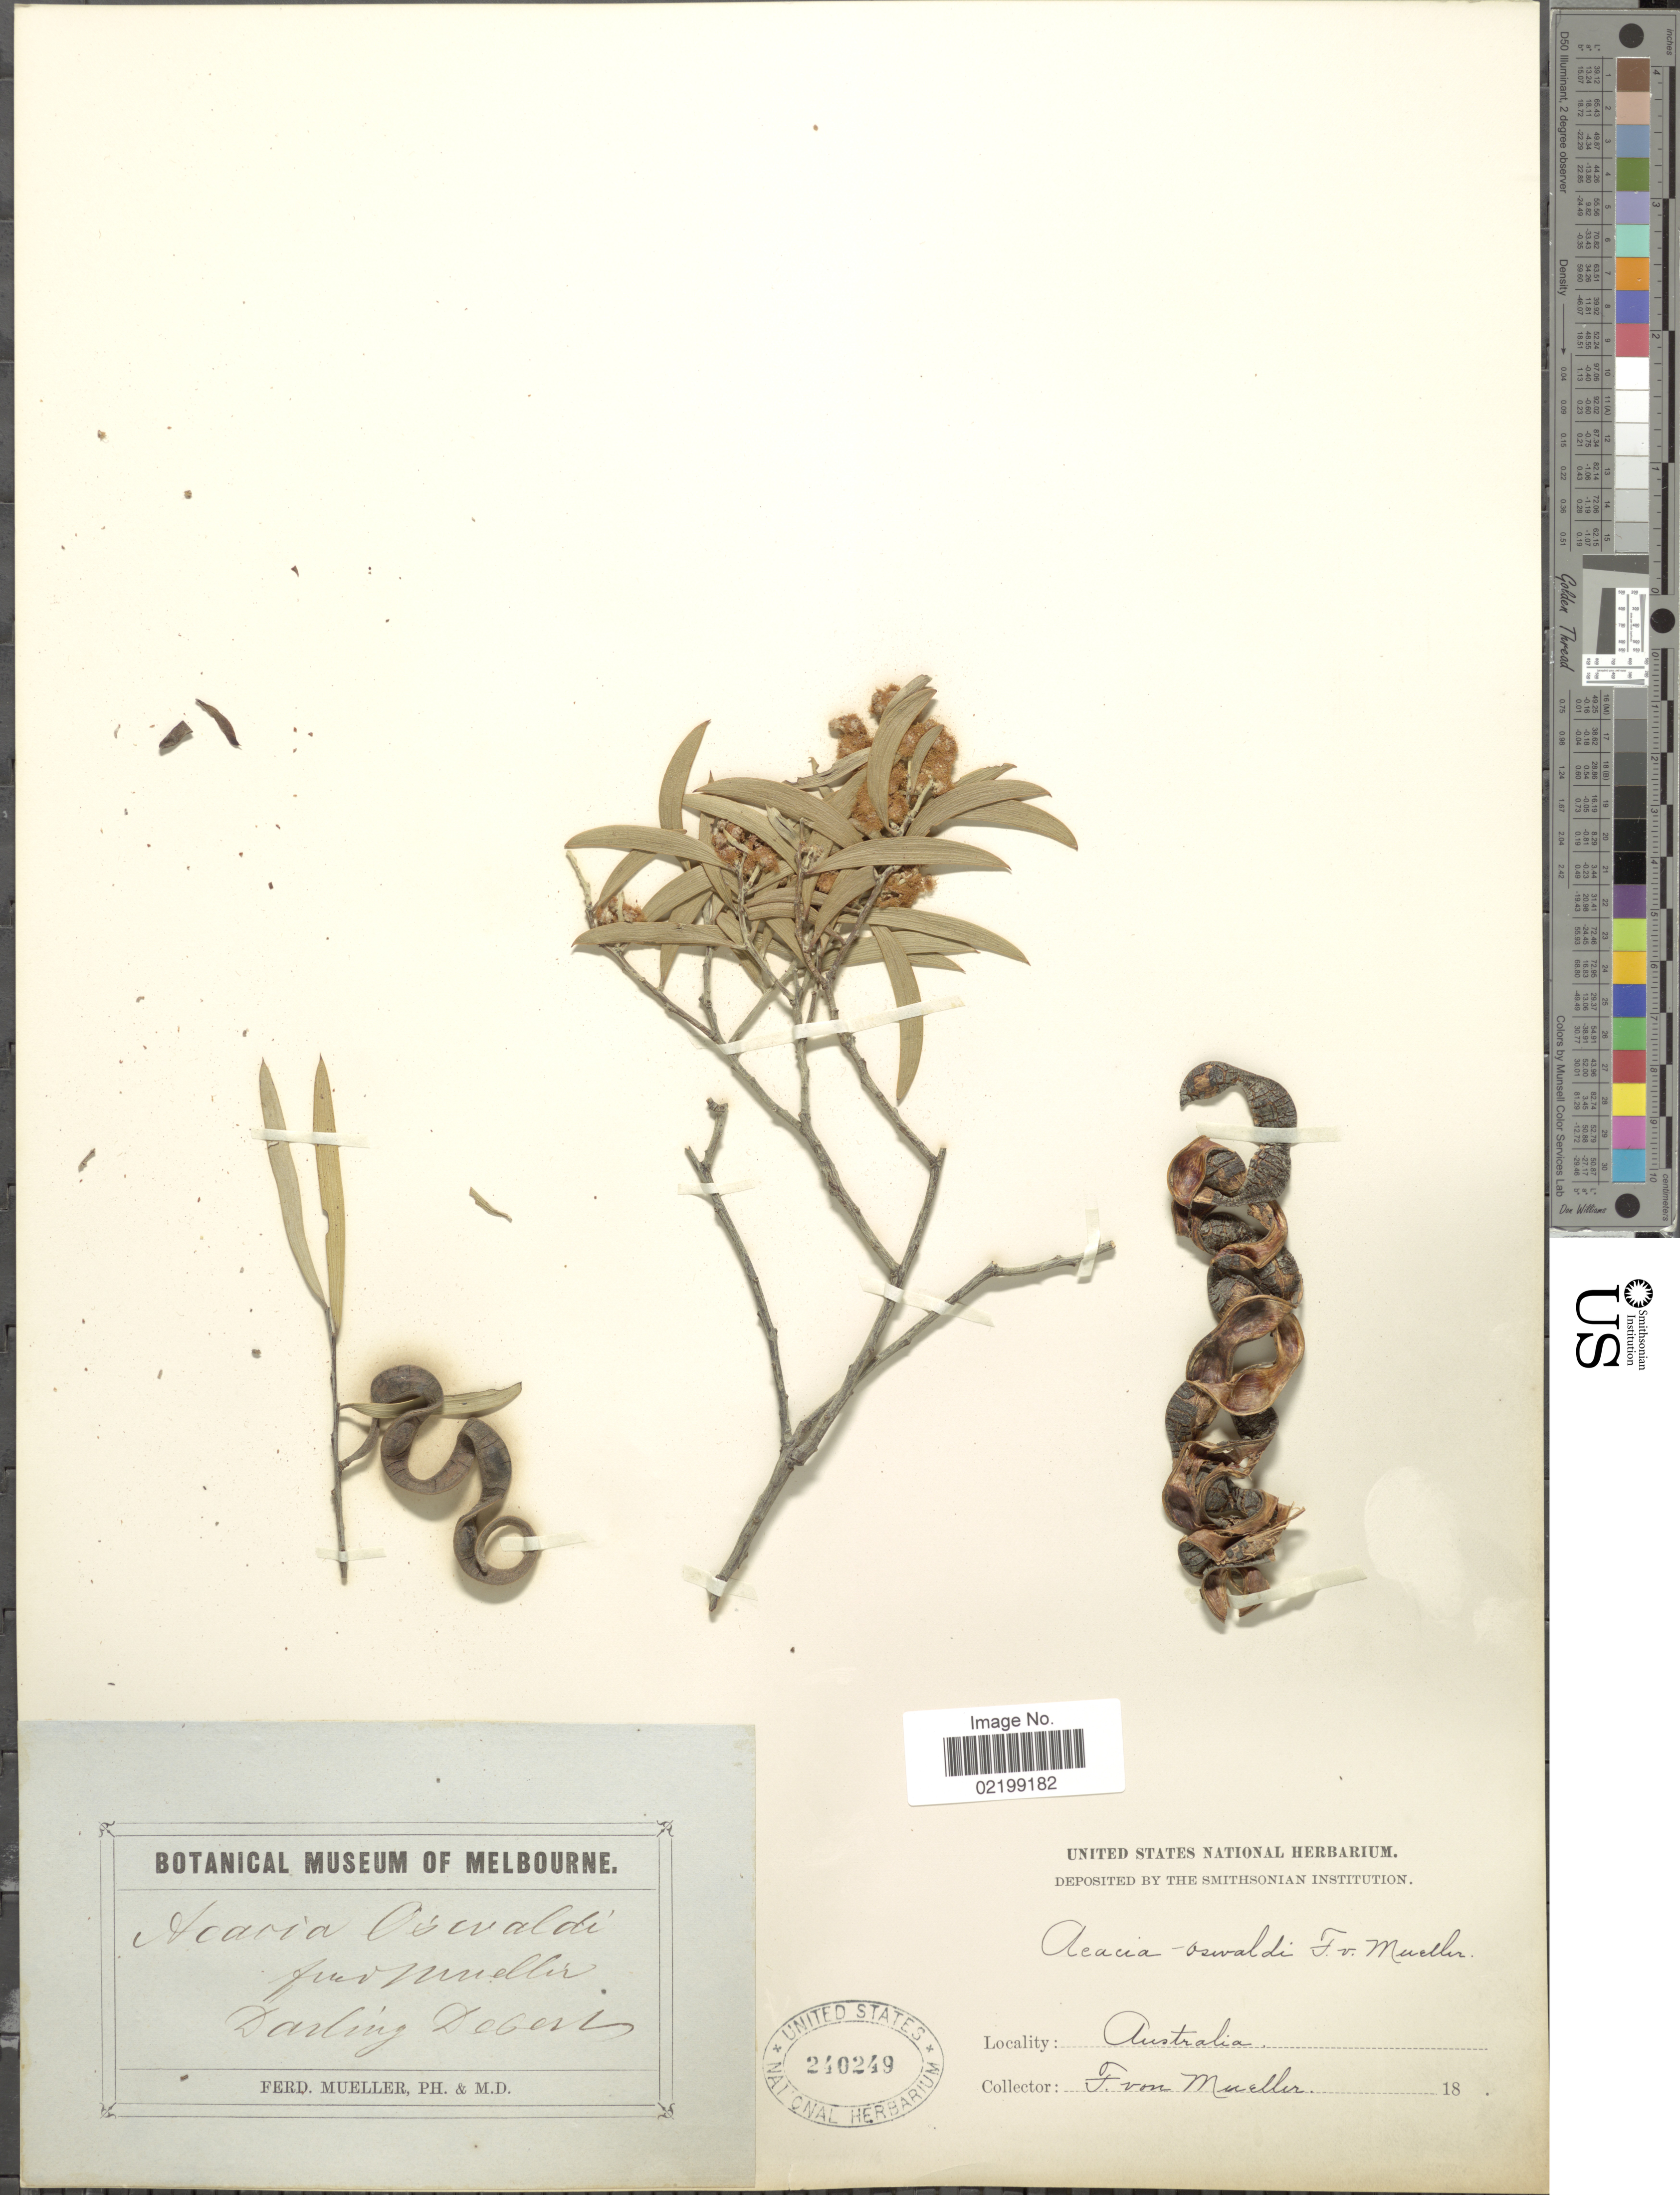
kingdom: Plantae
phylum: Tracheophyta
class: Magnoliopsida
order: Fabales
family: Fabaceae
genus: Acacia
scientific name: Acacia oswaldii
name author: F. Muell.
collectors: F. Mueller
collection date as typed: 18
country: Australia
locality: Darling Desert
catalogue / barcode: US 240249